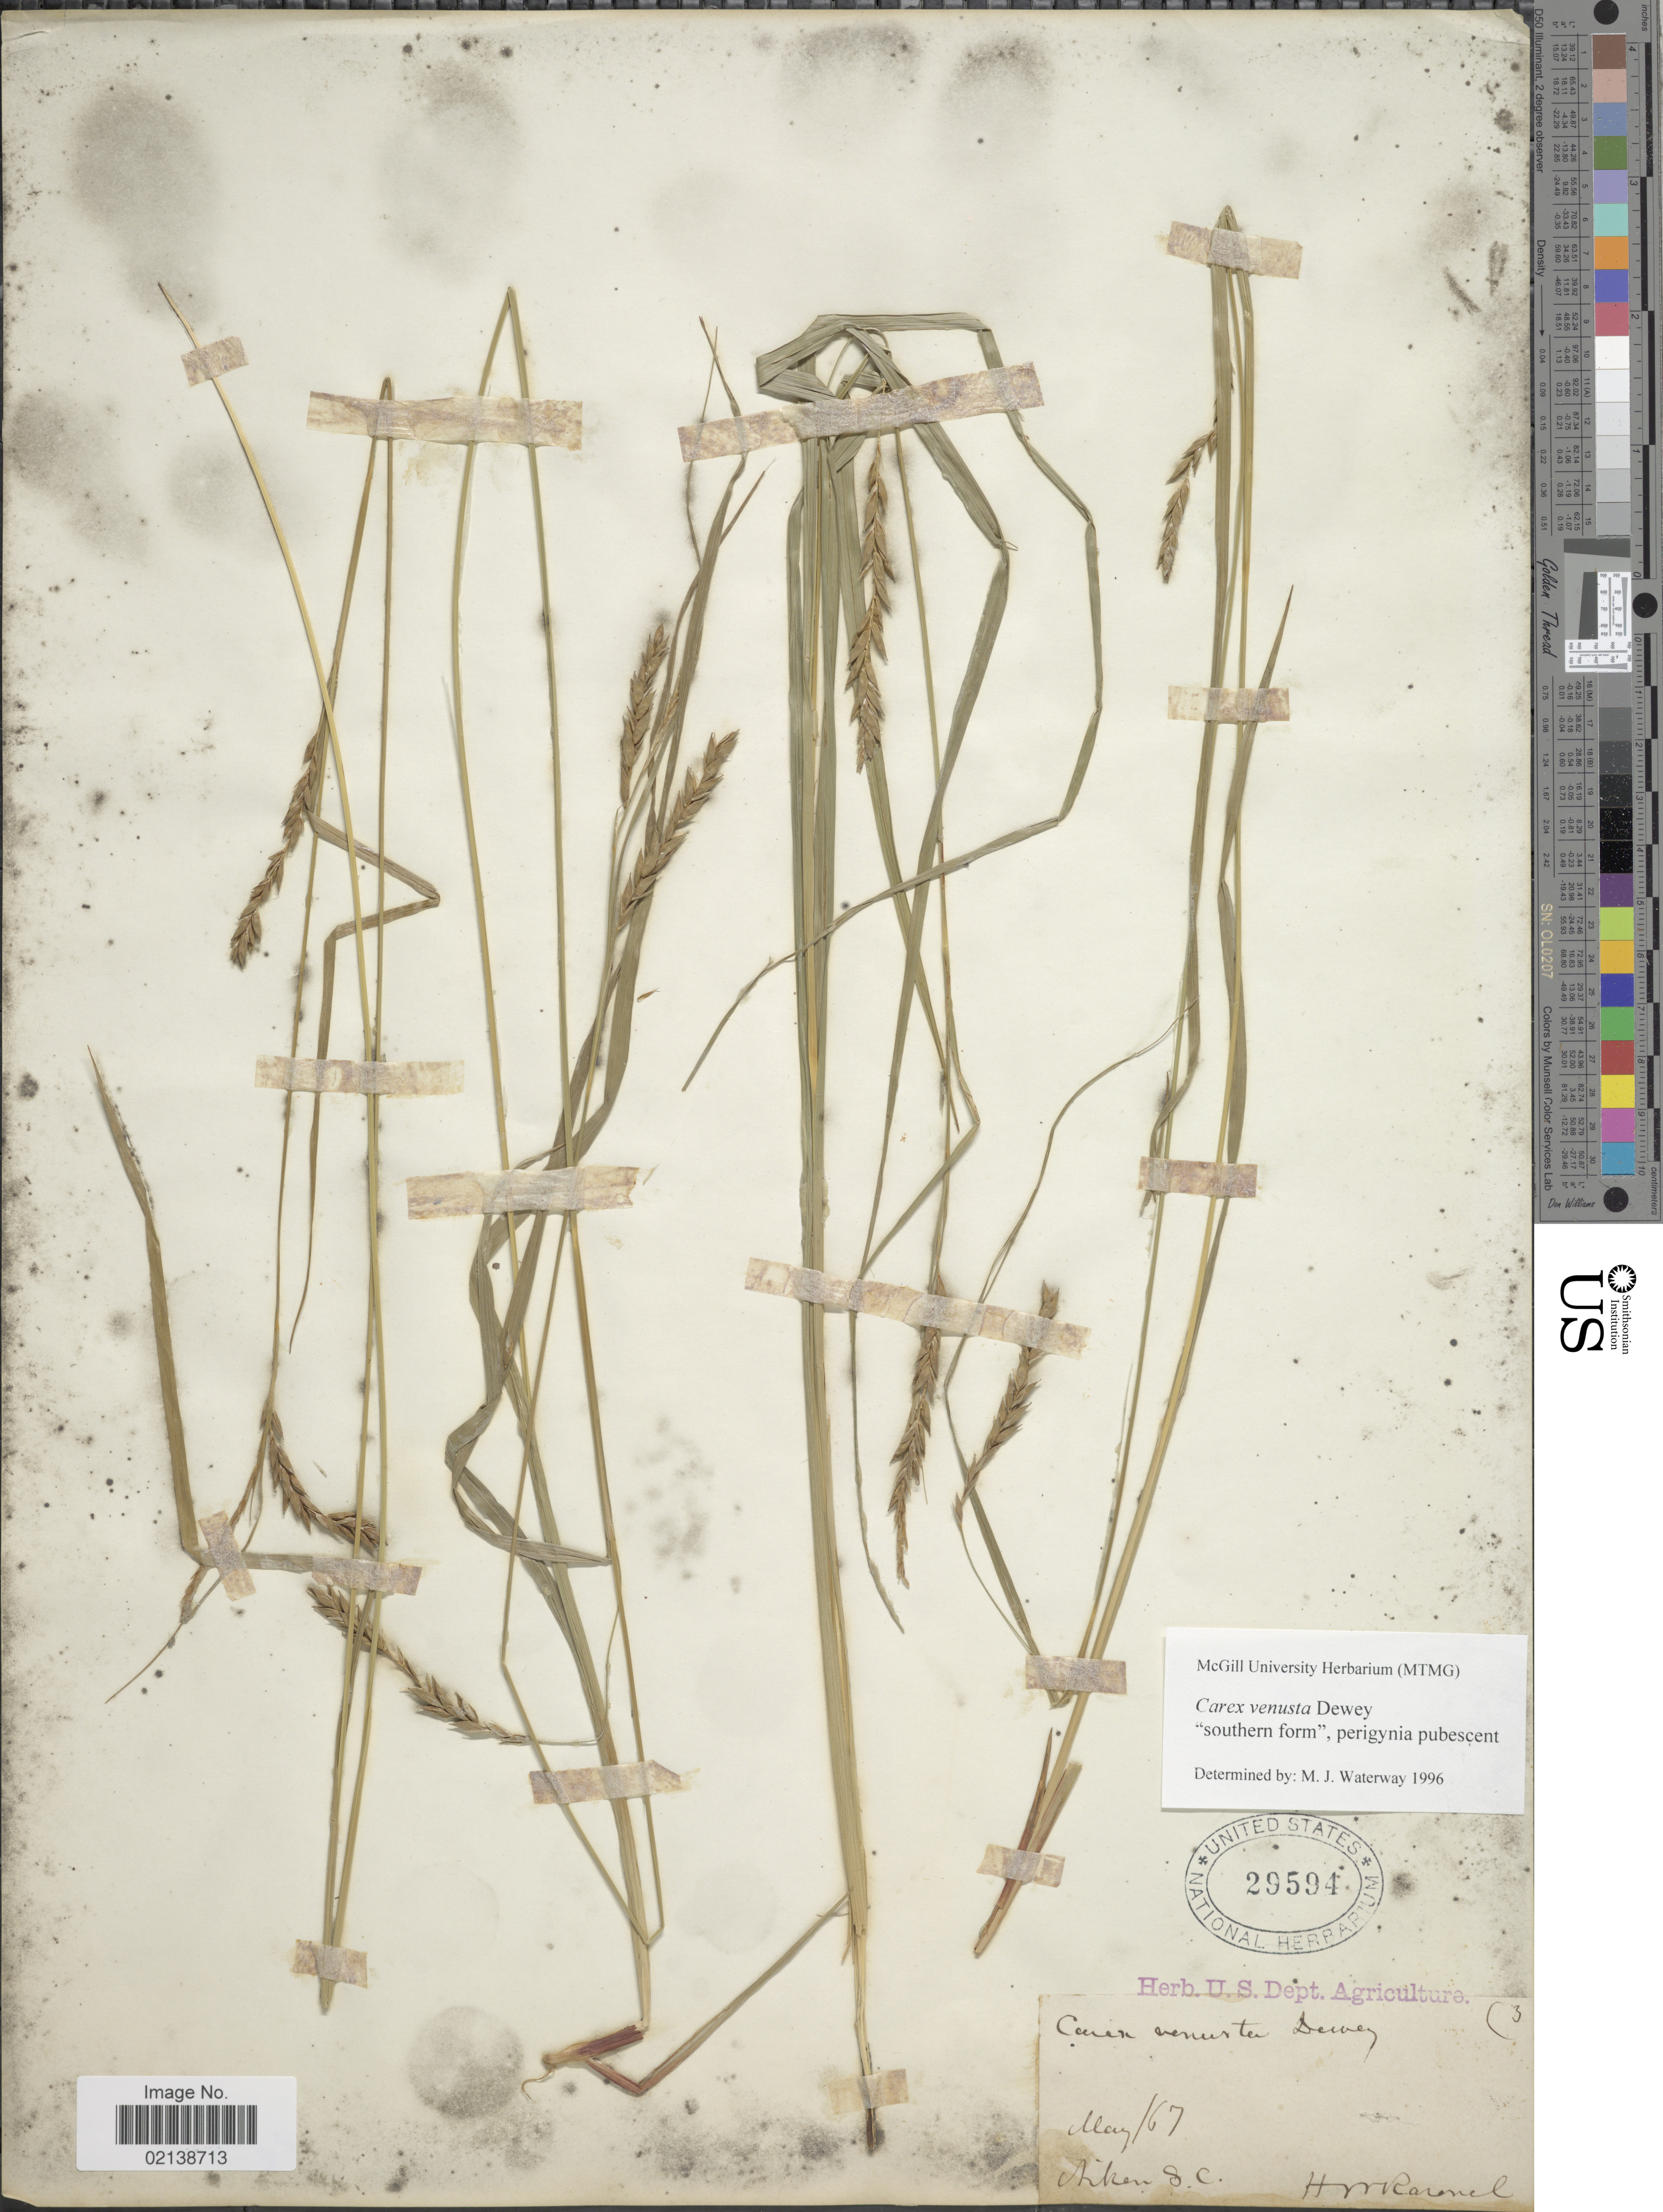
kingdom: Plantae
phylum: Tracheophyta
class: Liliopsida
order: Poales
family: Cyperaceae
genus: Carex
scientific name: Carex venusta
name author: Dewey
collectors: H. Ravenel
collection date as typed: Transcribed d/m/y: /5/67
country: United States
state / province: South Carolina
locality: Aiken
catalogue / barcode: US 29594